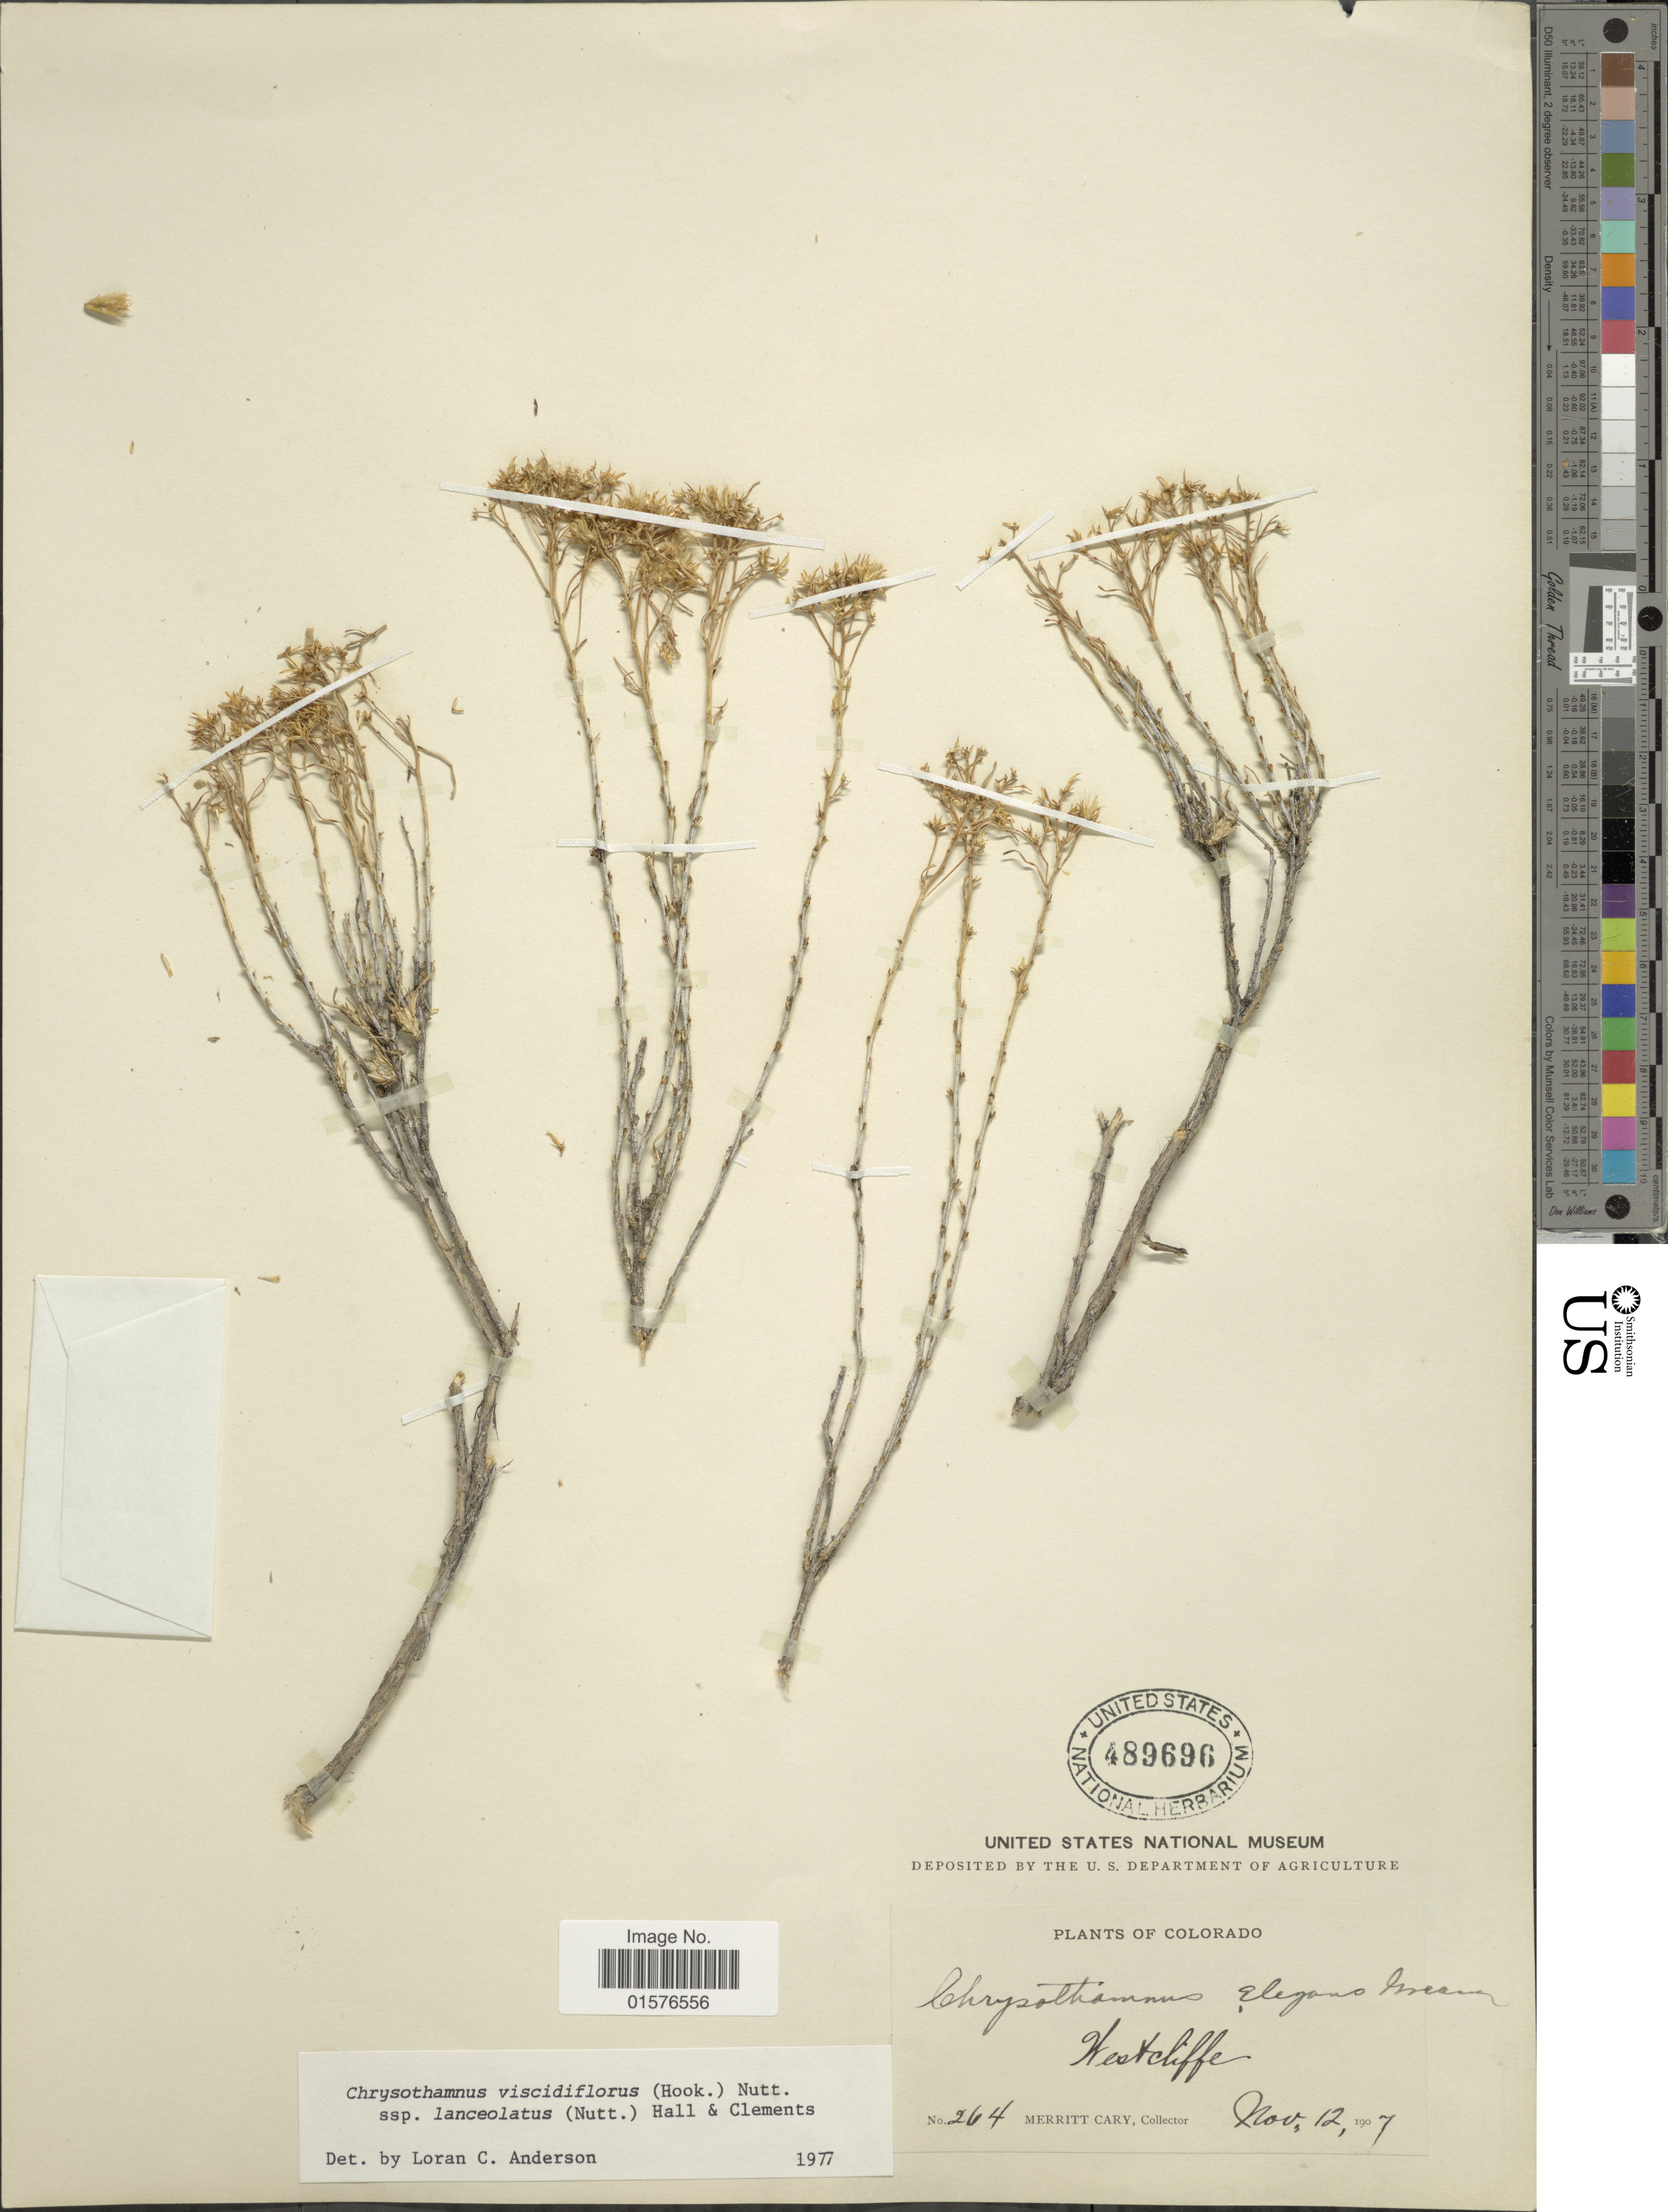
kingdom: Plantae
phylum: Tracheophyta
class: Magnoliopsida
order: Asterales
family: Asteraceae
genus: Chrysothamnus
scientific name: Chrysothamnus viscidiflorus subsp. lanceolatus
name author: (Nutt.) H.M. Hall & Clem.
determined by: Urbatsch, Lowell E., Curator (LSU), Louisiana State University (UNITED STATES)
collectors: M. Cary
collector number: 264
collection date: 1907-11-12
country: United States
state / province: Colorado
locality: Westcliffe.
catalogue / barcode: US 489696